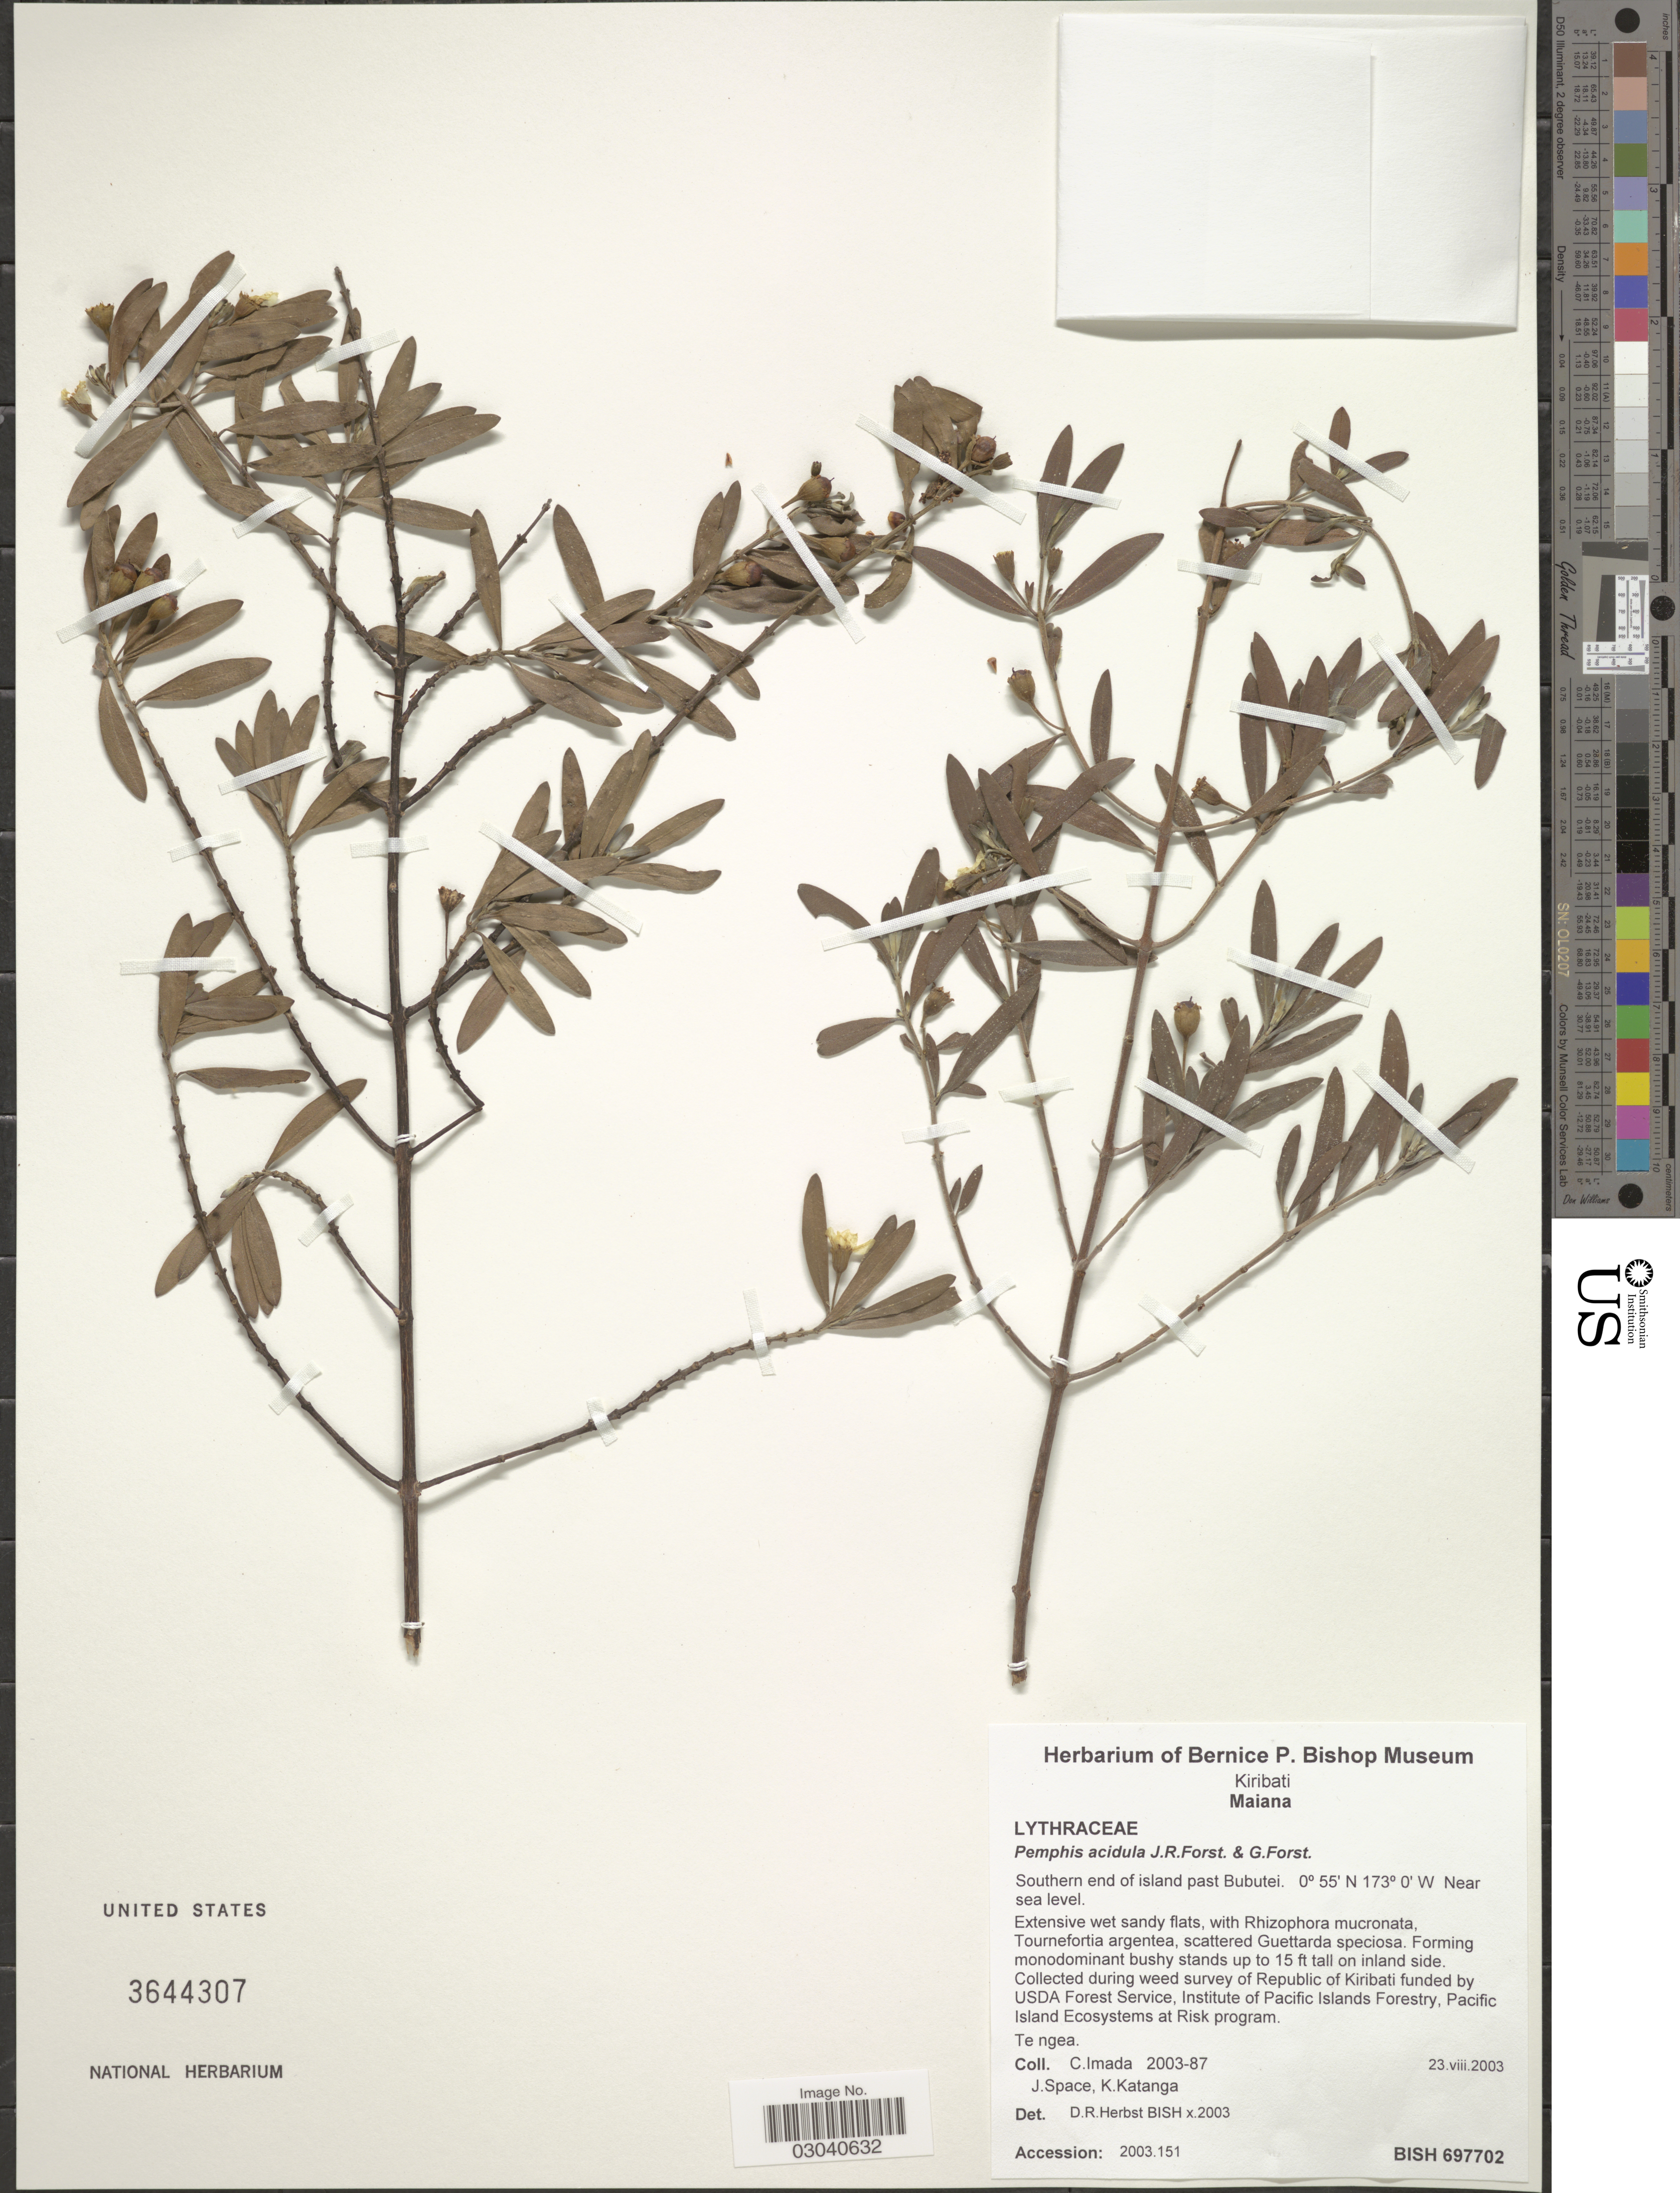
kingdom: Plantae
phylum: Tracheophyta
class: Magnoliopsida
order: Myrtales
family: Lythraceae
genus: Pemphis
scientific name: Pemphis acidula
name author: J.R. Forst. & G. Forst.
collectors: C. Imada, J. Space & K. Katanga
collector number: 2003-87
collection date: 2003-08-23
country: Kiribati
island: Maiana Atoll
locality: Maiana. Southern end of island past Bubutei.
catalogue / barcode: US 3644307